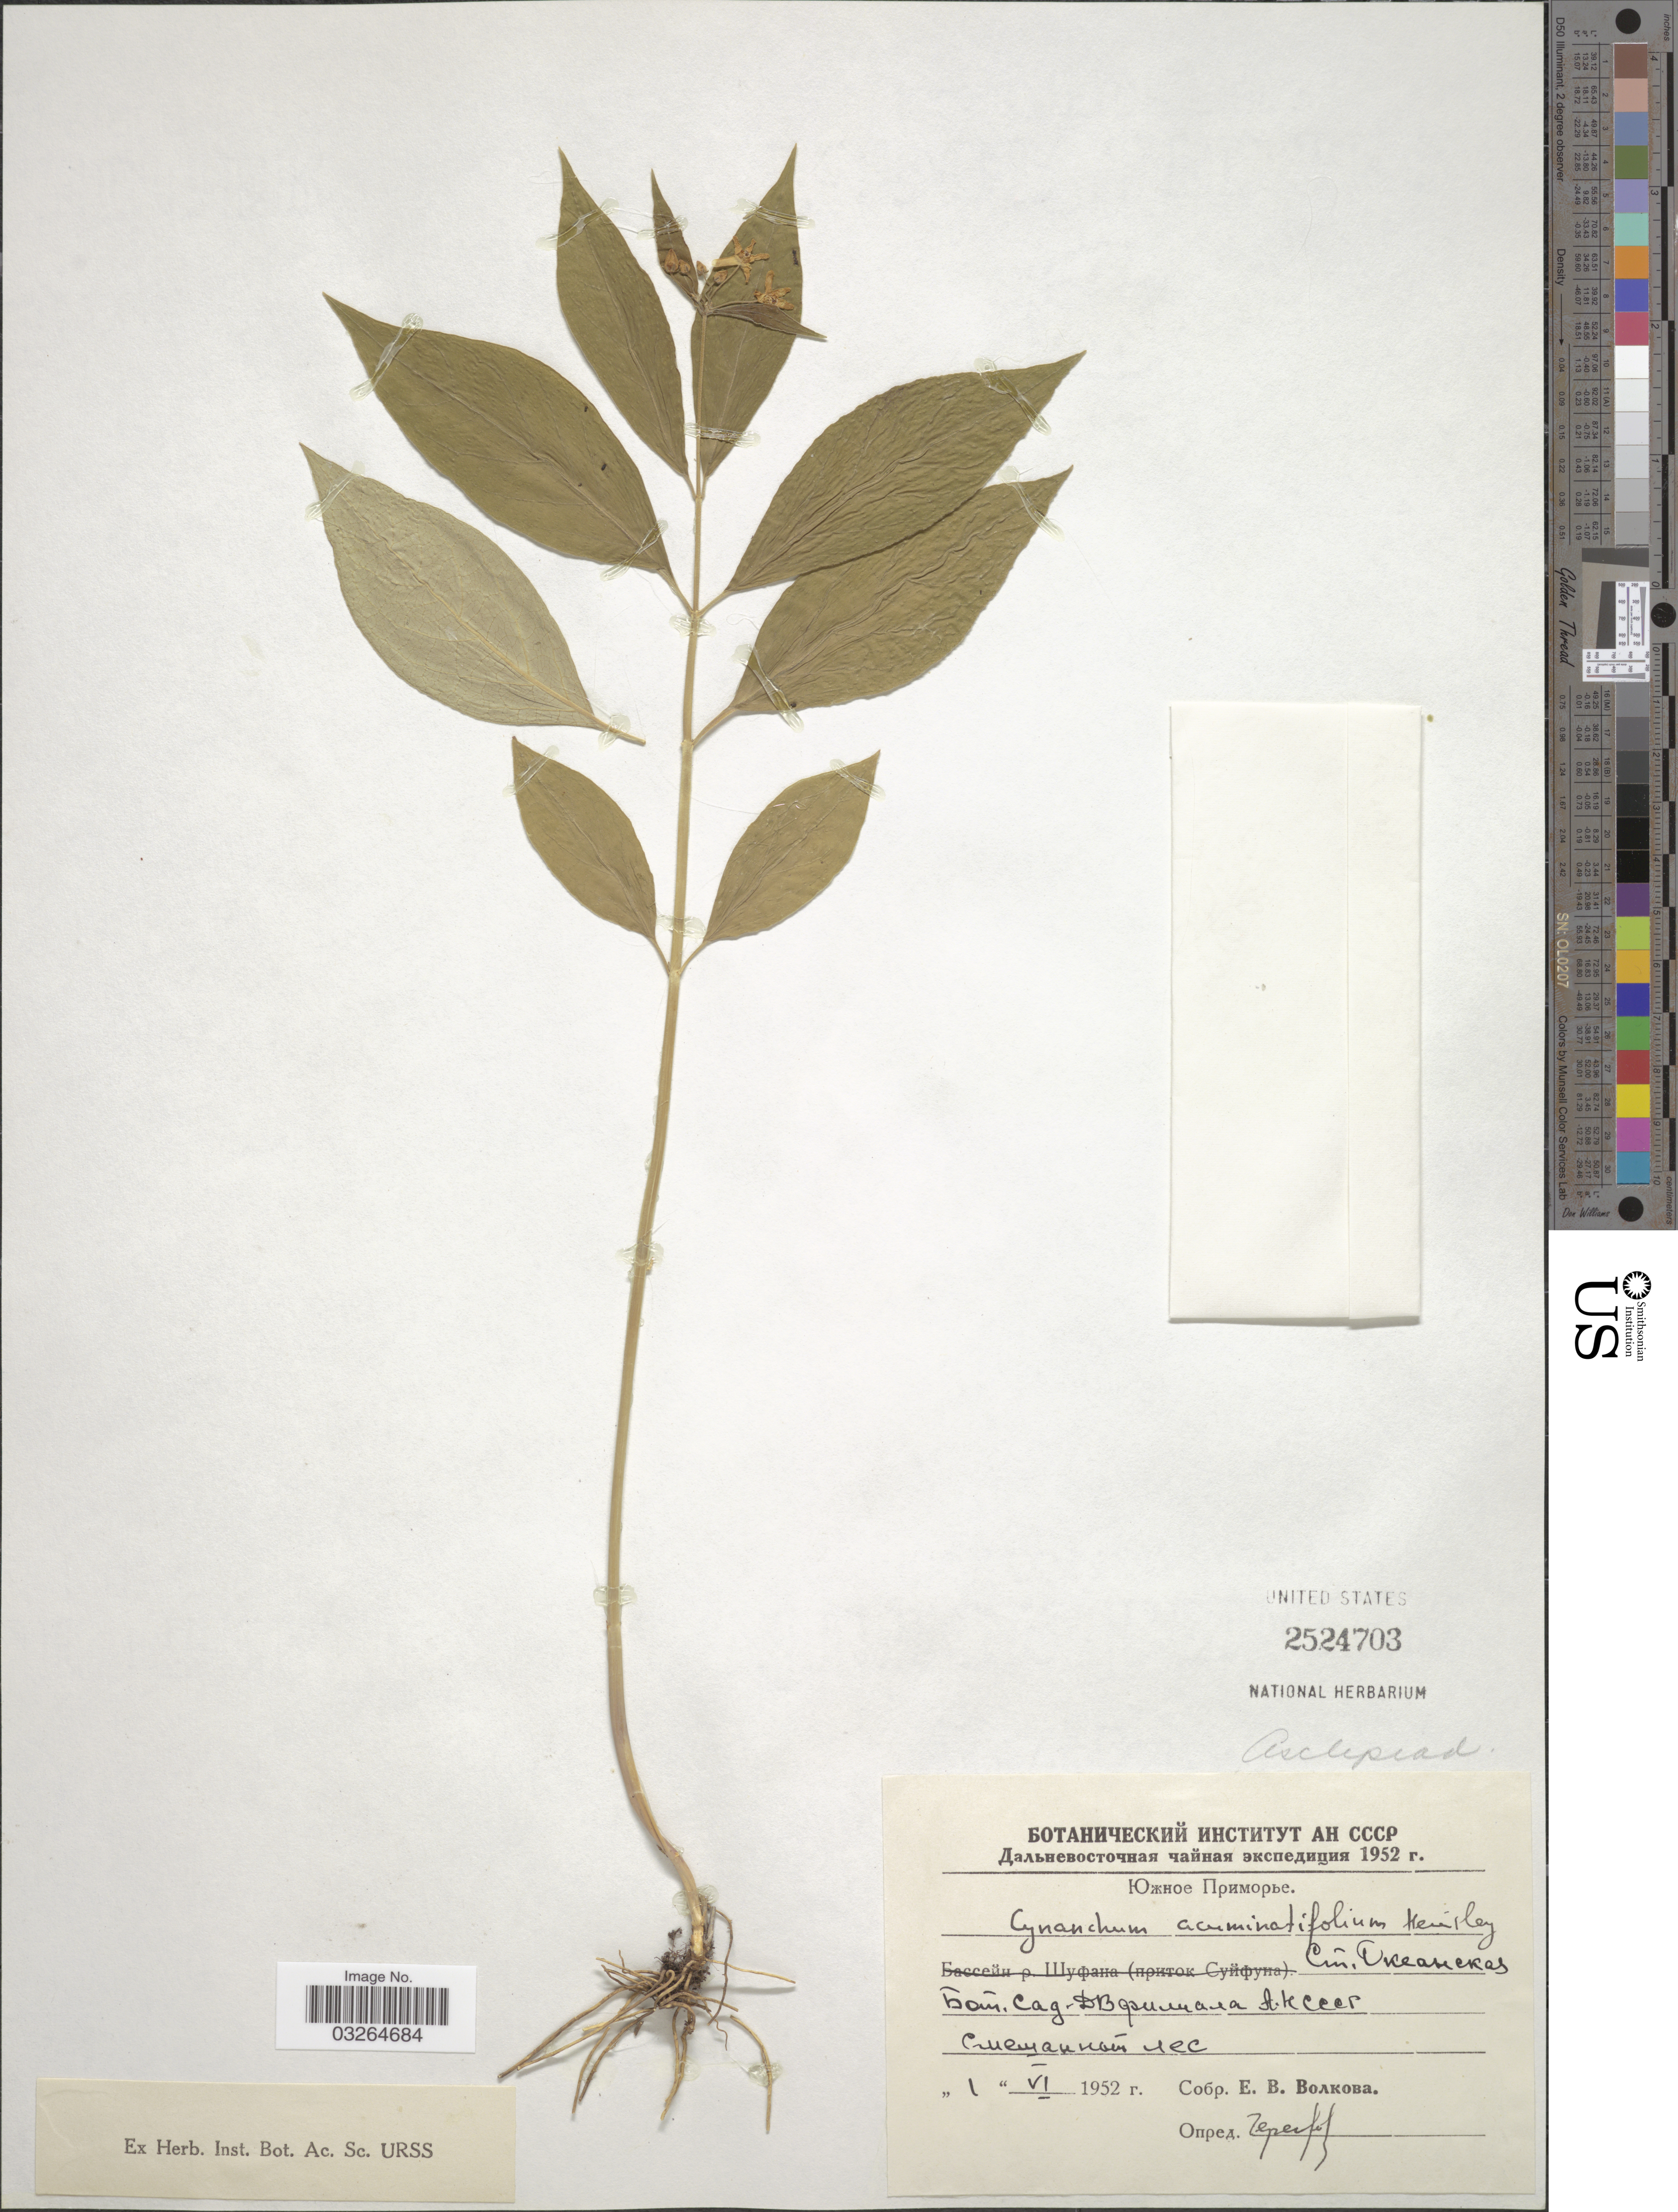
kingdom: Plantae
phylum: Tracheophyta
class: Magnoliopsida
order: Gentianales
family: Apocynaceae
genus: Cynanchum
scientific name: Cynanchum acuminatifolium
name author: (Decne.) Hemsl.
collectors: E. V. Volkova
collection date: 1952-06-01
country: Russian Federation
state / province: Primorsky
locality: Okeanskaya Station.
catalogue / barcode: US 2524703